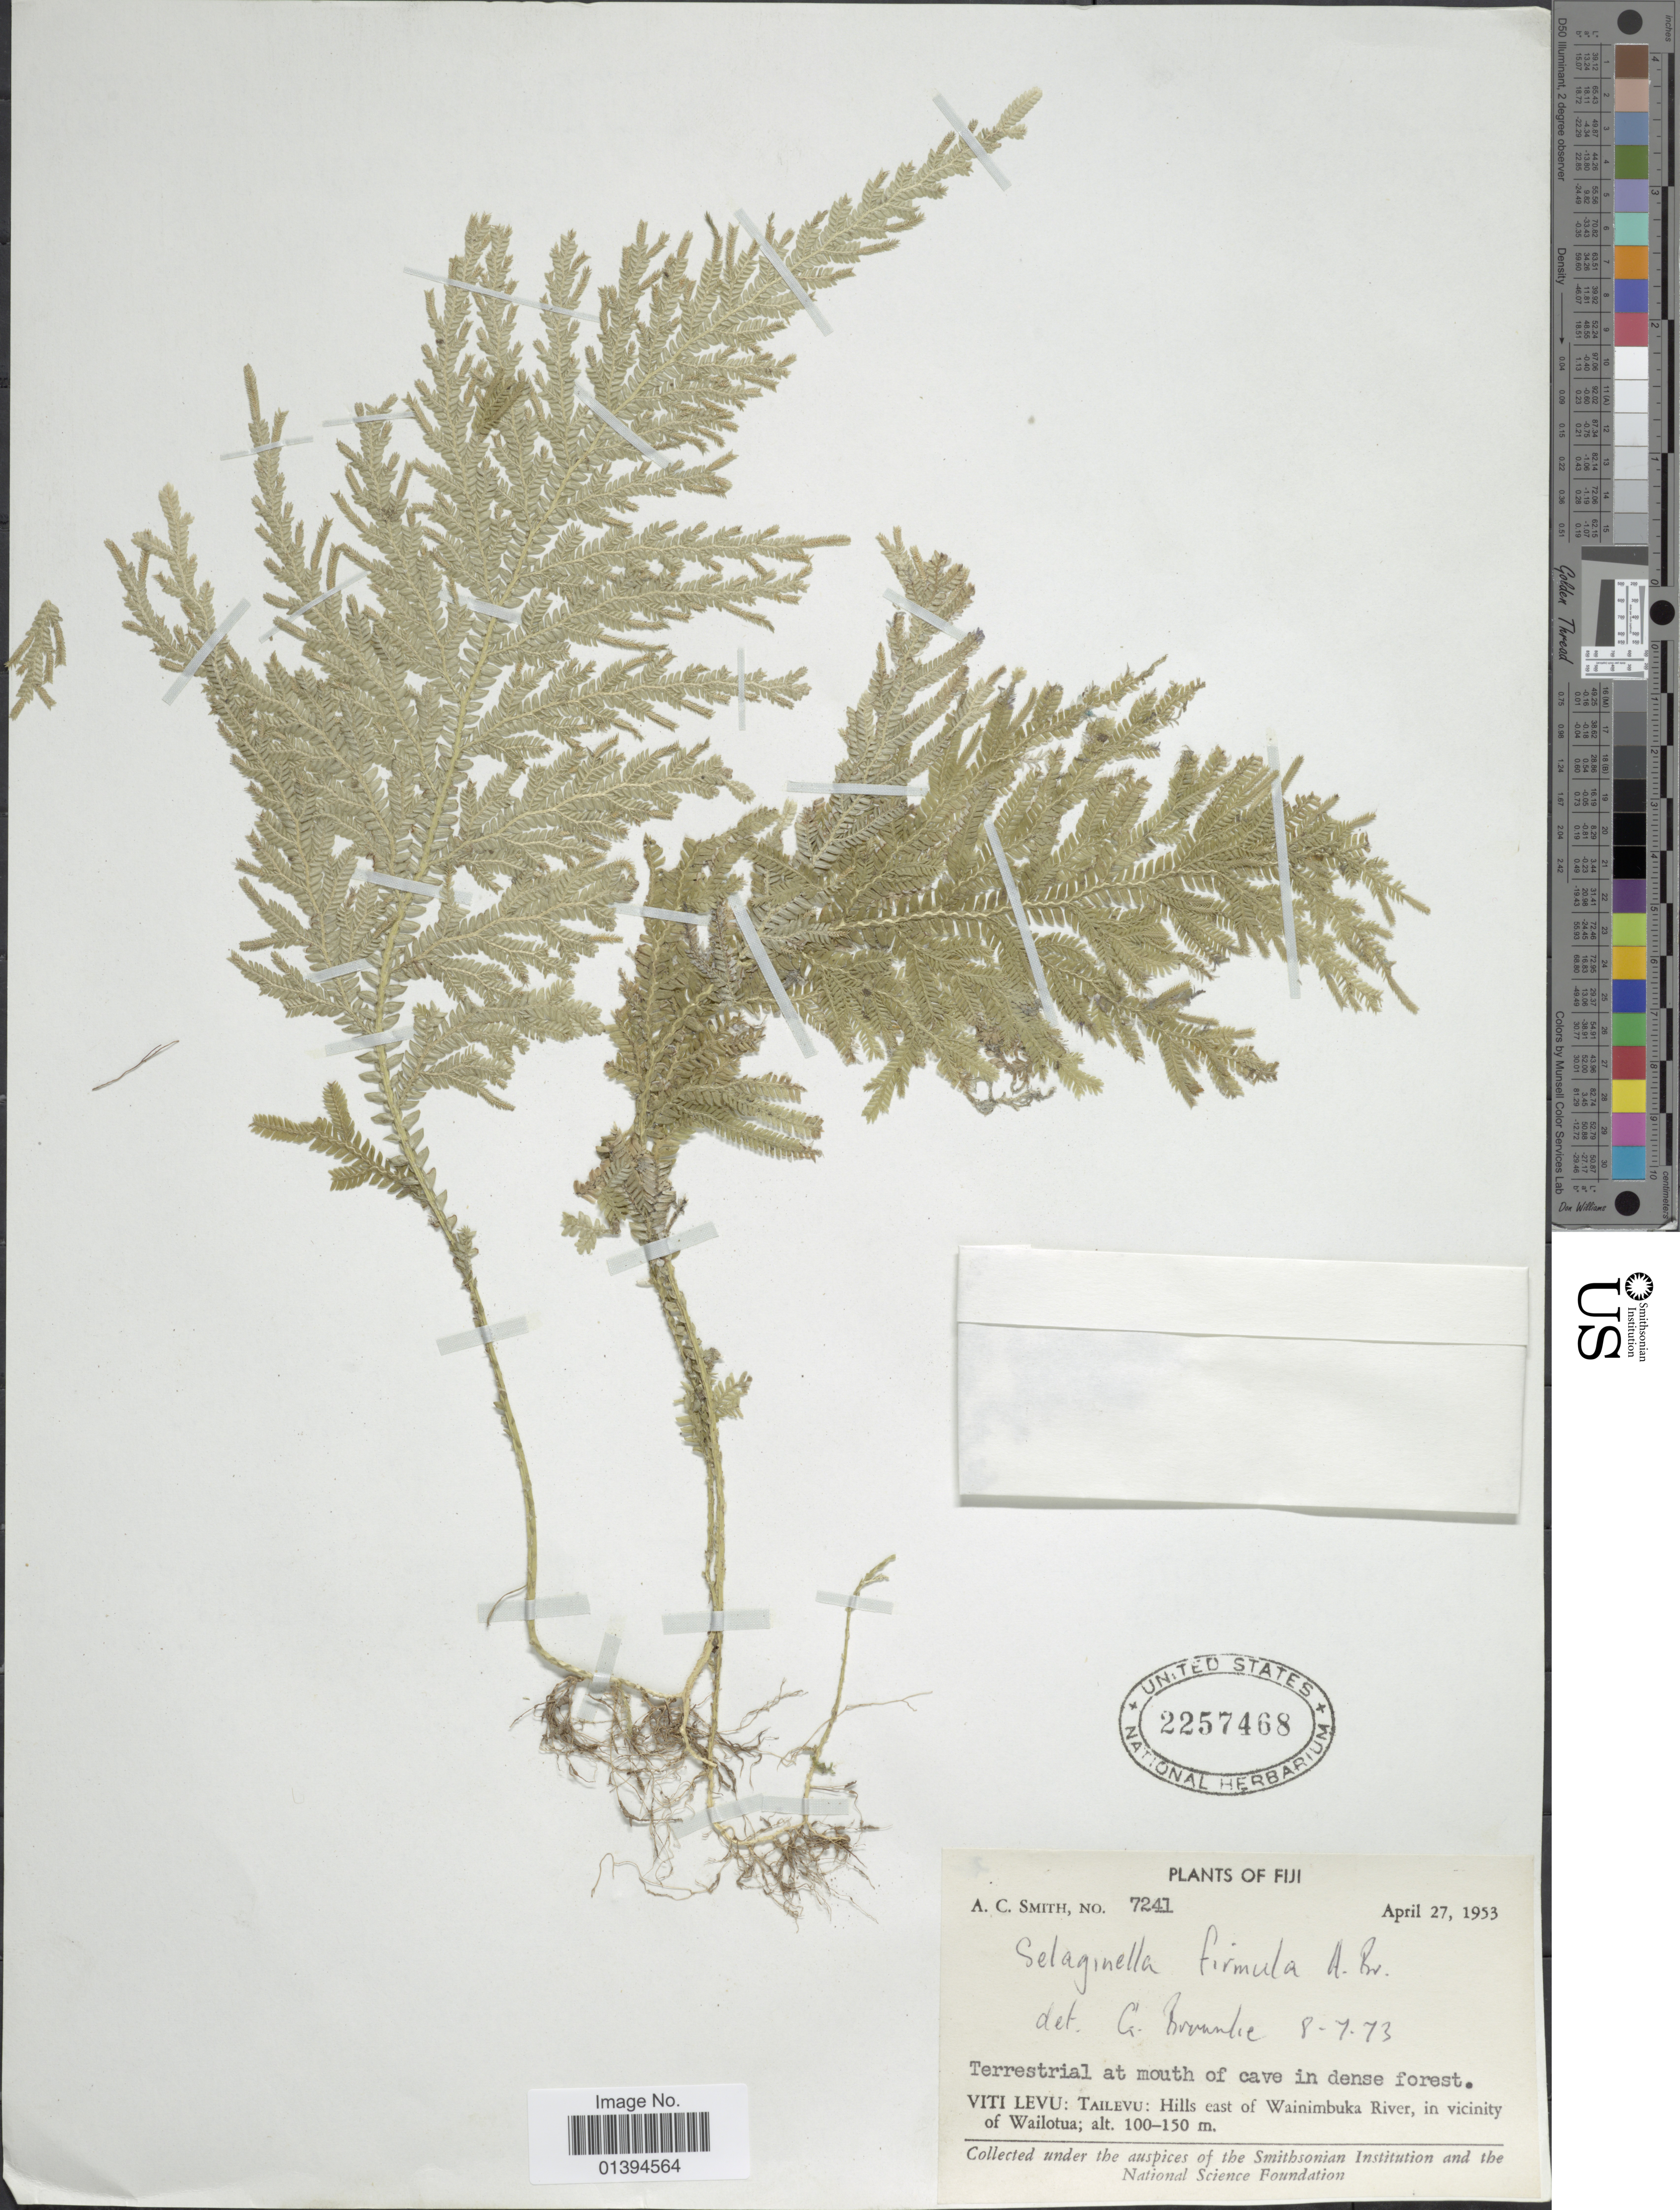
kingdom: Plantae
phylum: Tracheophyta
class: Lycopodiopsida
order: Selaginellales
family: Selaginellaceae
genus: Selaginella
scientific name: Selaginella firmula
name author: A. Br.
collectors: A. C. Smith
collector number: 7241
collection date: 1953-04-27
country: Fiji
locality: Viti Levu: Tailevu: hills east of Wainimbuka River, in vicinity of Wailotua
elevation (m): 100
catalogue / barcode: US 2257468